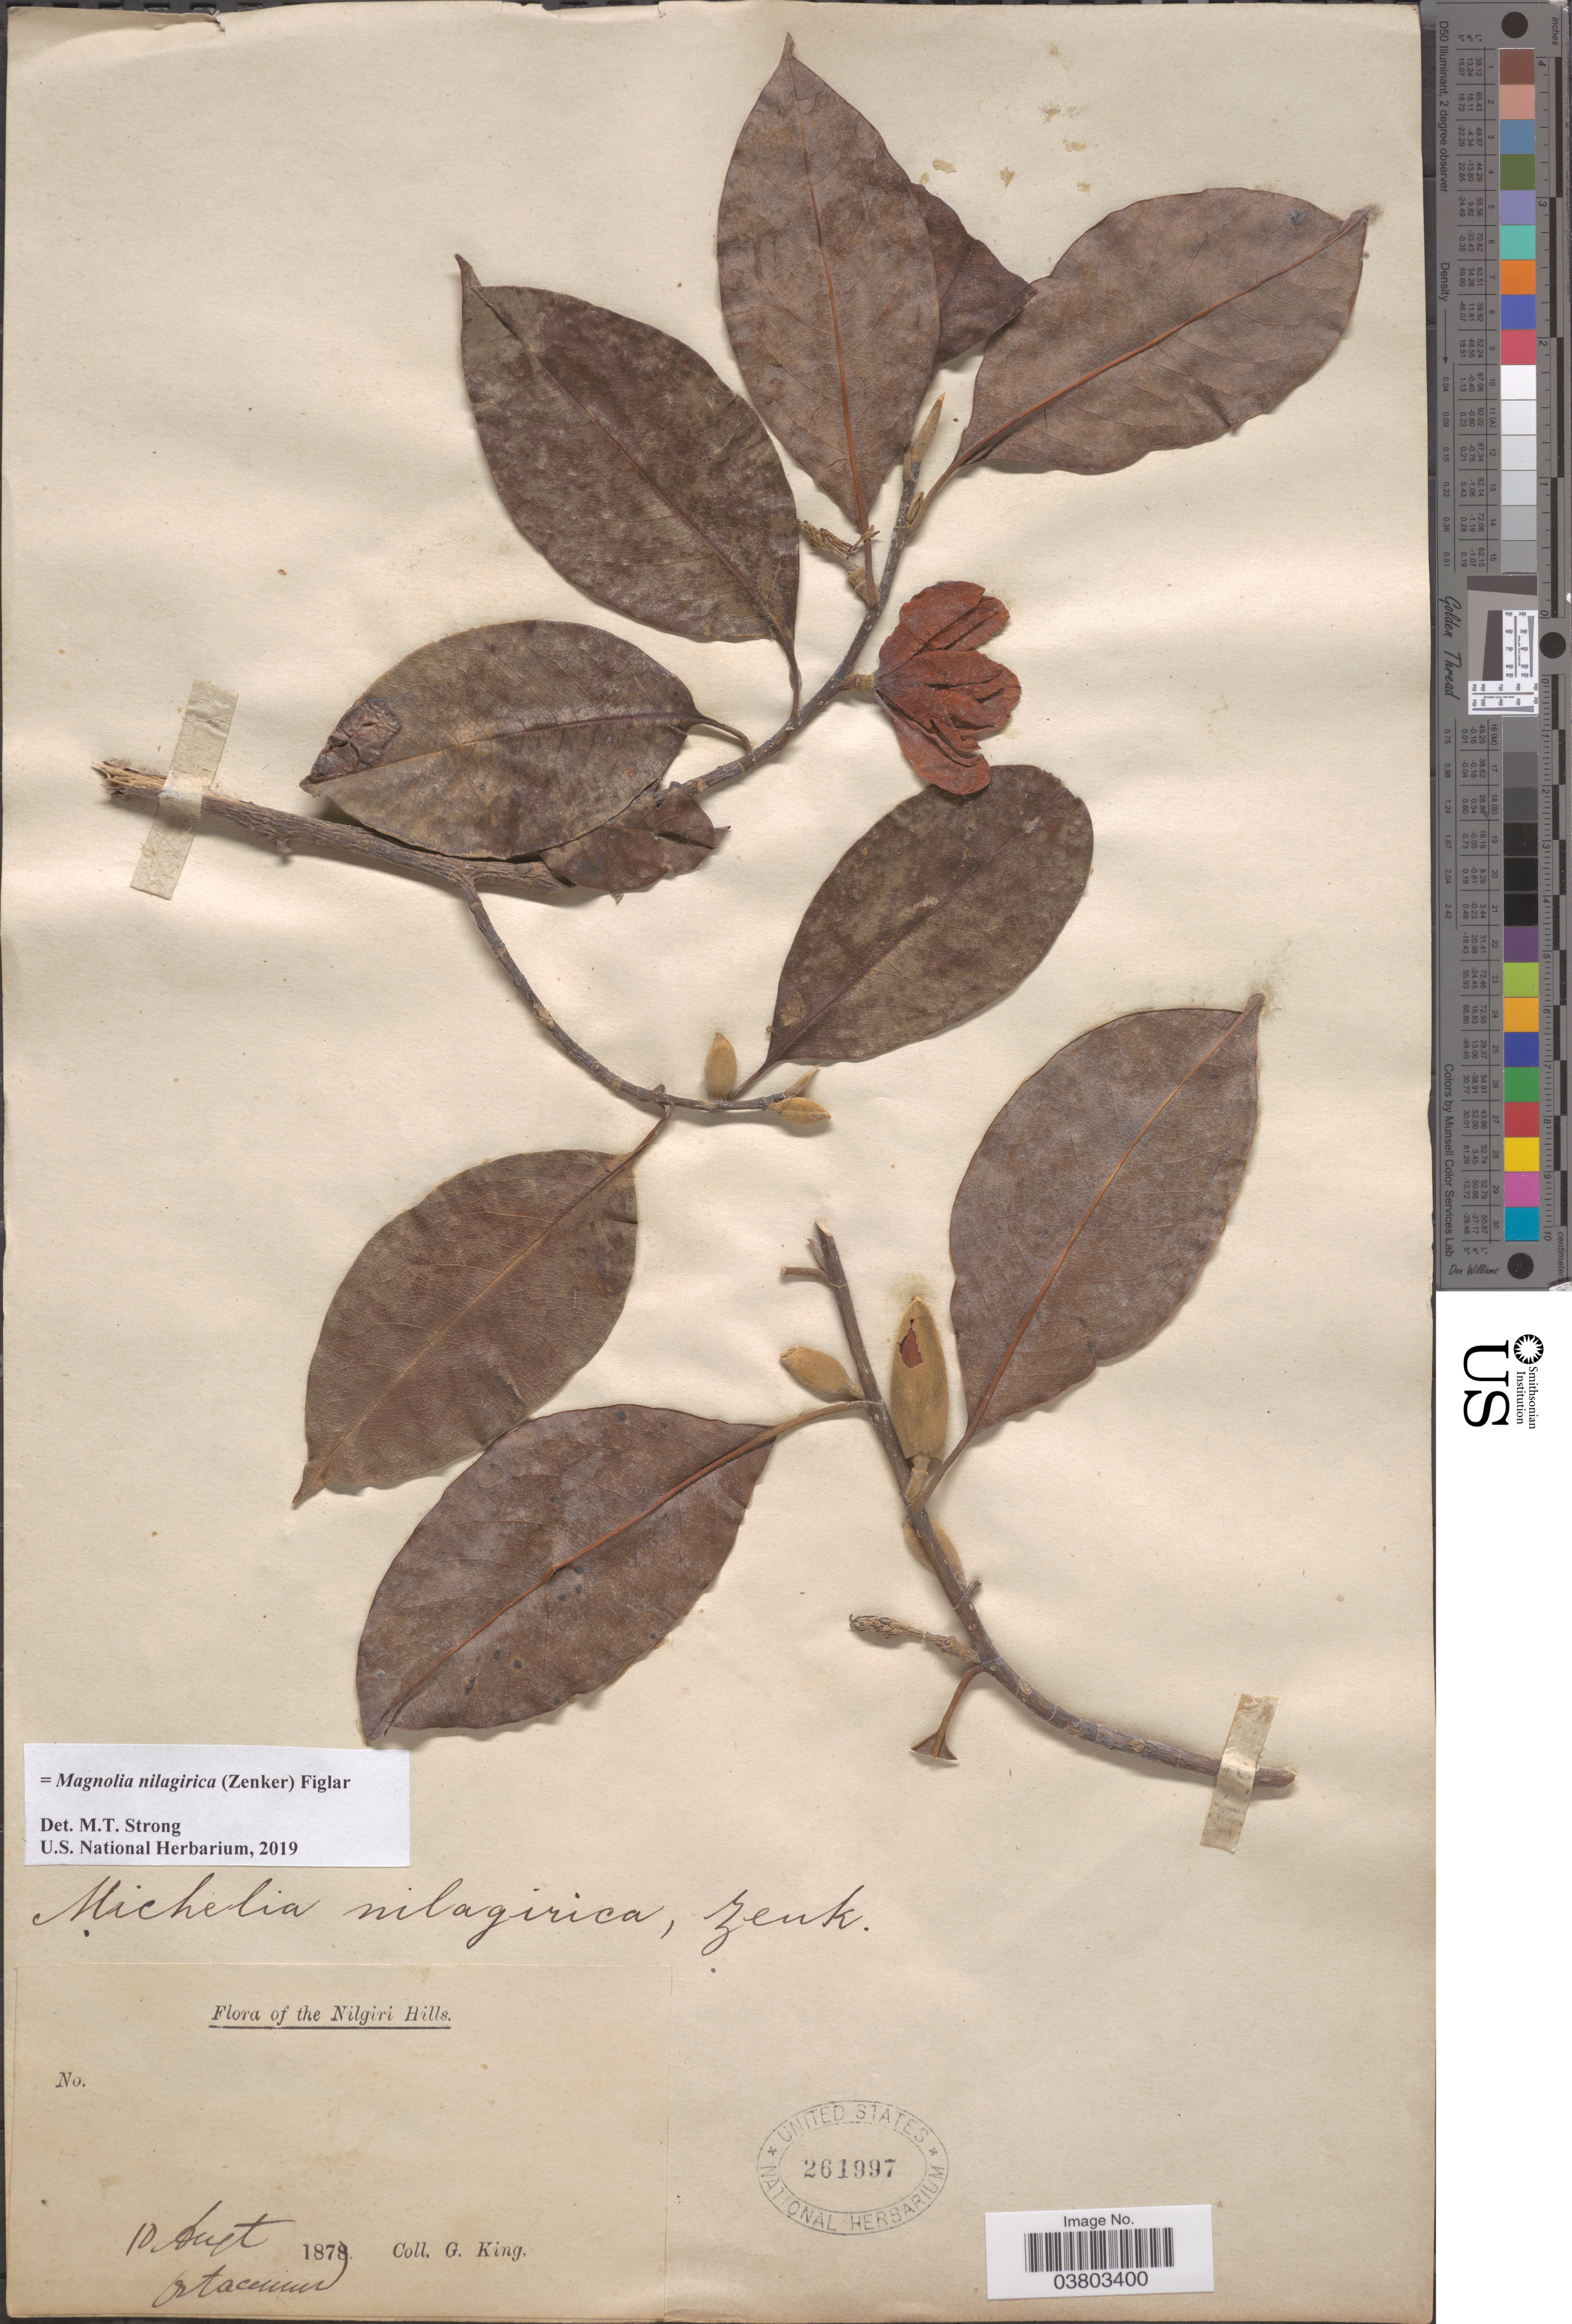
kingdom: Plantae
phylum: Tracheophyta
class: Magnoliopsida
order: Magnoliales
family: Magnoliaceae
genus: Magnolia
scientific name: Magnolia nilagirica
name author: (Zenker) Figlar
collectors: G. King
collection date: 1878-08-10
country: India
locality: The Nilgiri Hills. Ootacamund.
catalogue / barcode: US 261997